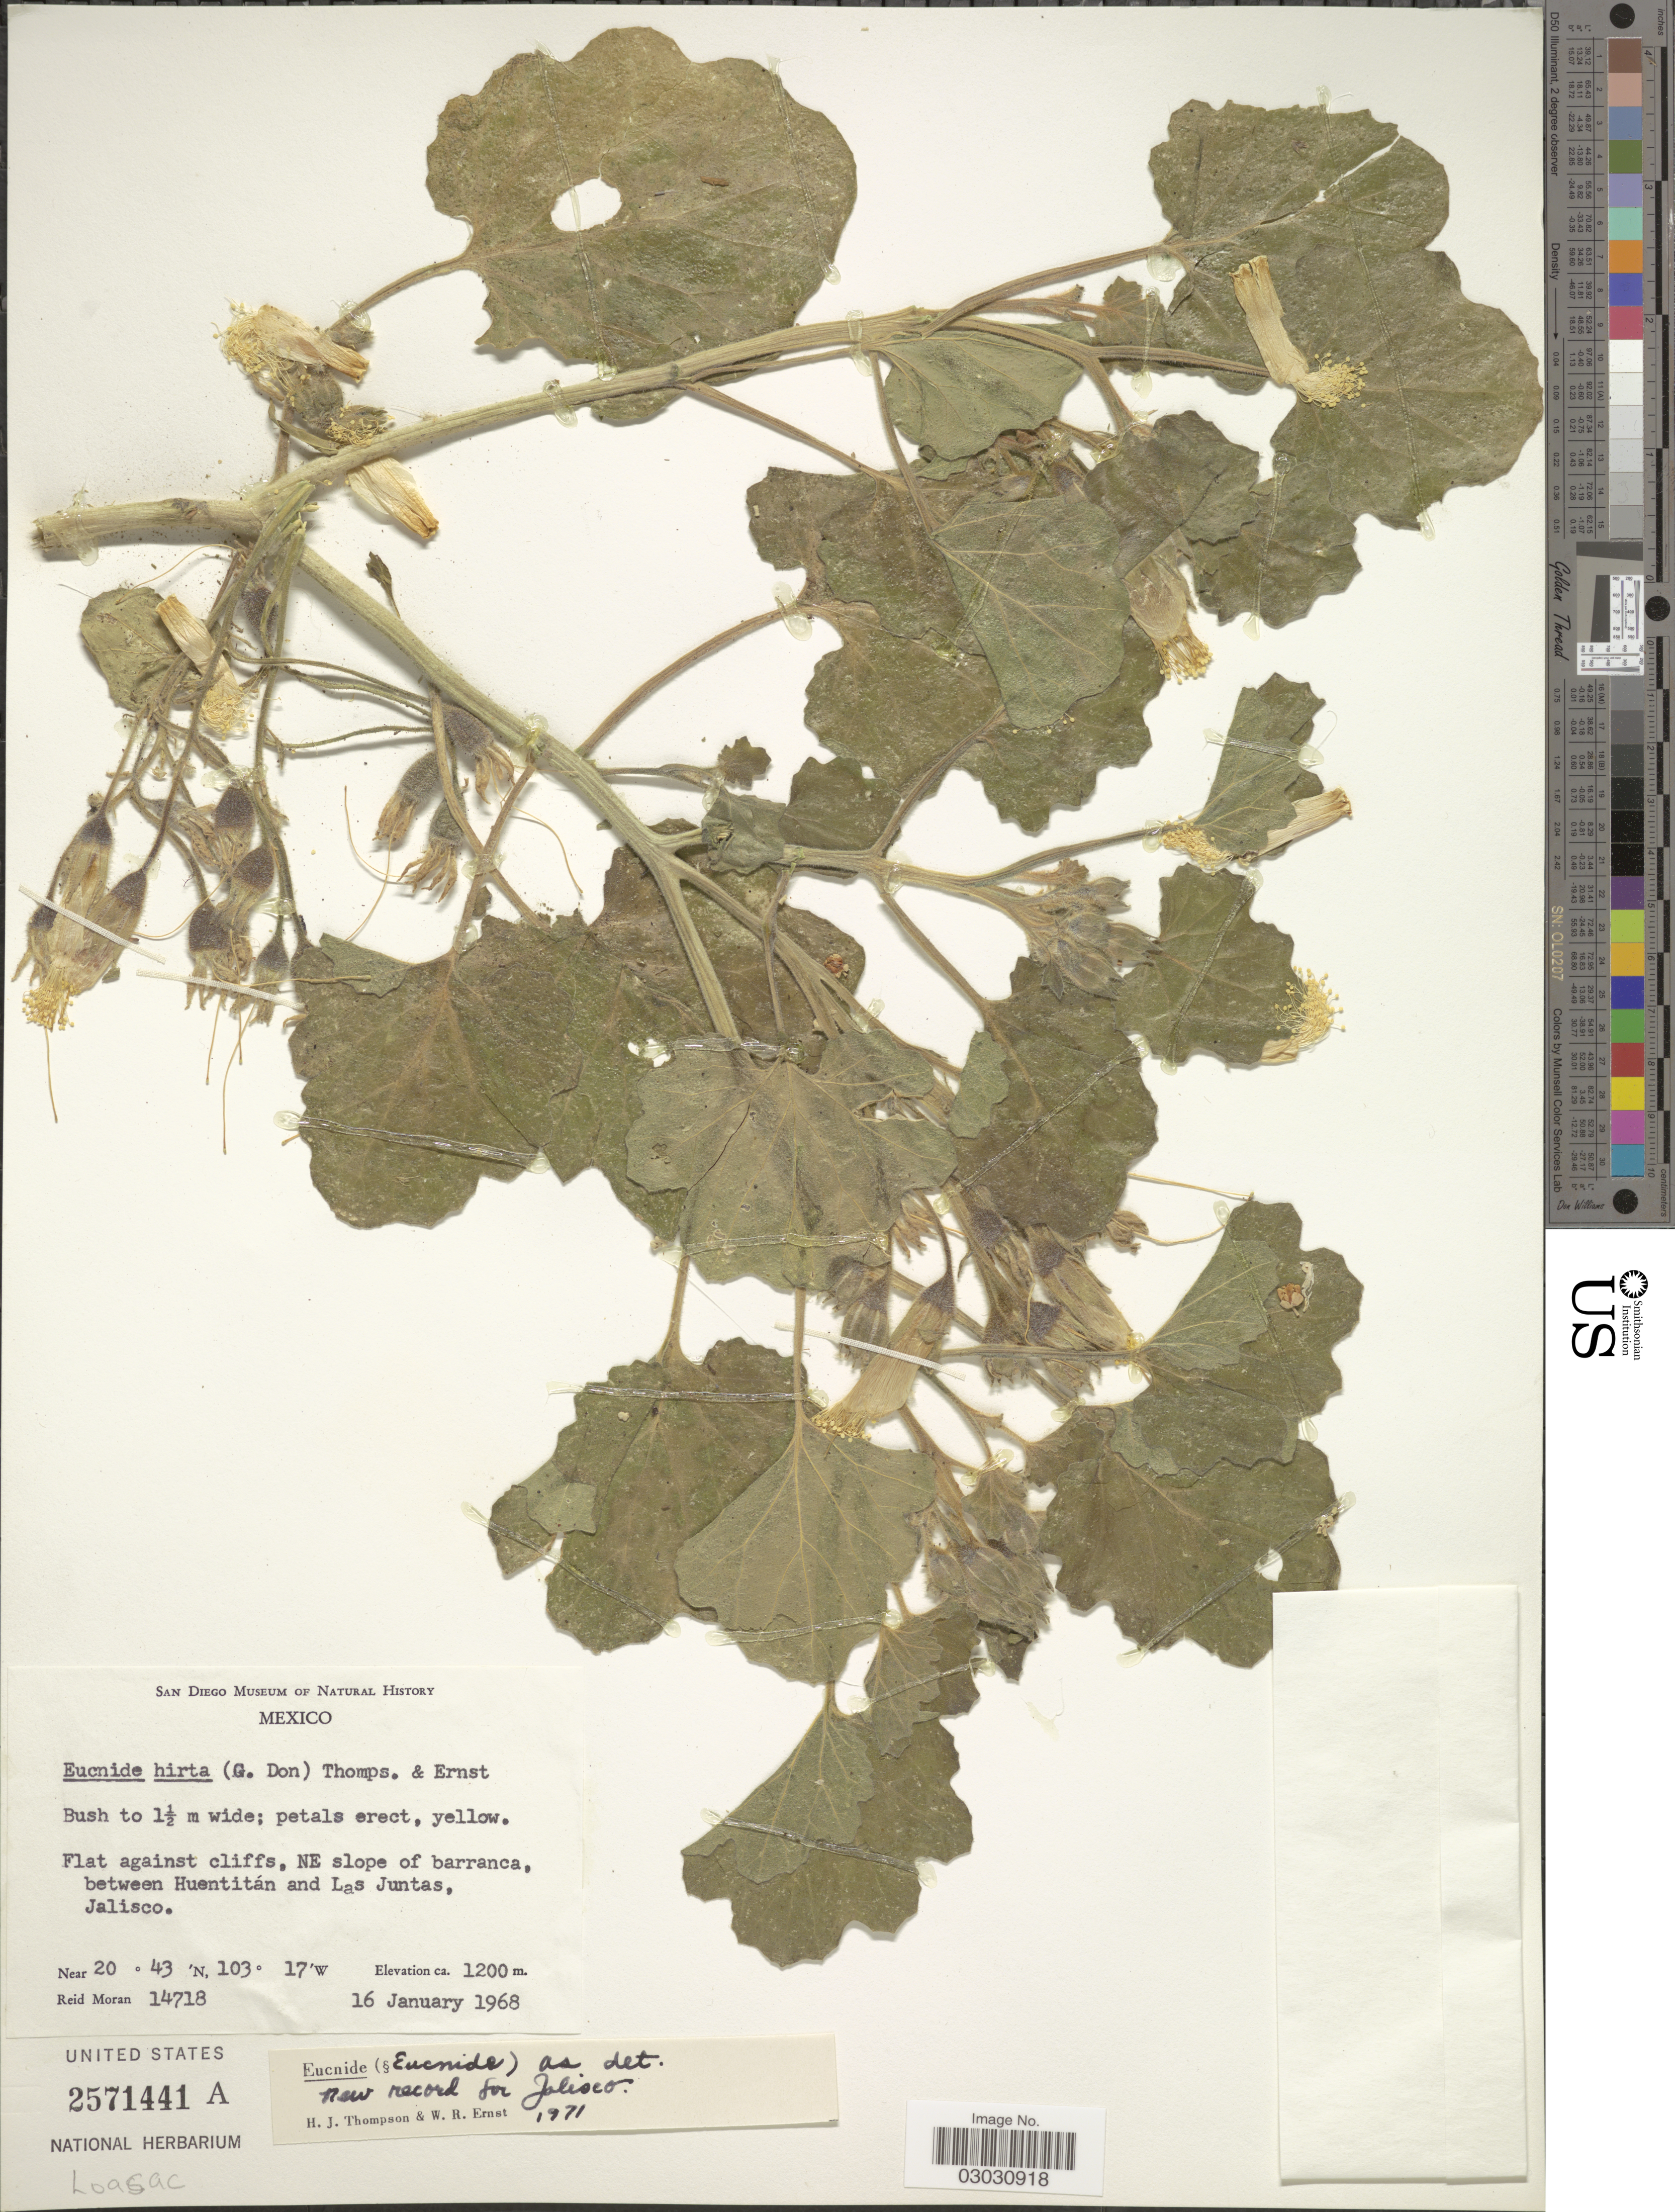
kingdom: Plantae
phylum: Tracheophyta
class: Magnoliopsida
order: Cornales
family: Loasaceae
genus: Eucnide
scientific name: Eucnide hirta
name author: (G. Don) H.J. Thomps. & W.R. Ernst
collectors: R. V. Moran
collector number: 14718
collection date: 1968-01-16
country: Mexico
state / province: Jalisco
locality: NE slope of barranca, between Huentitán and Las Juntas.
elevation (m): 1200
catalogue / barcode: US 2571441A